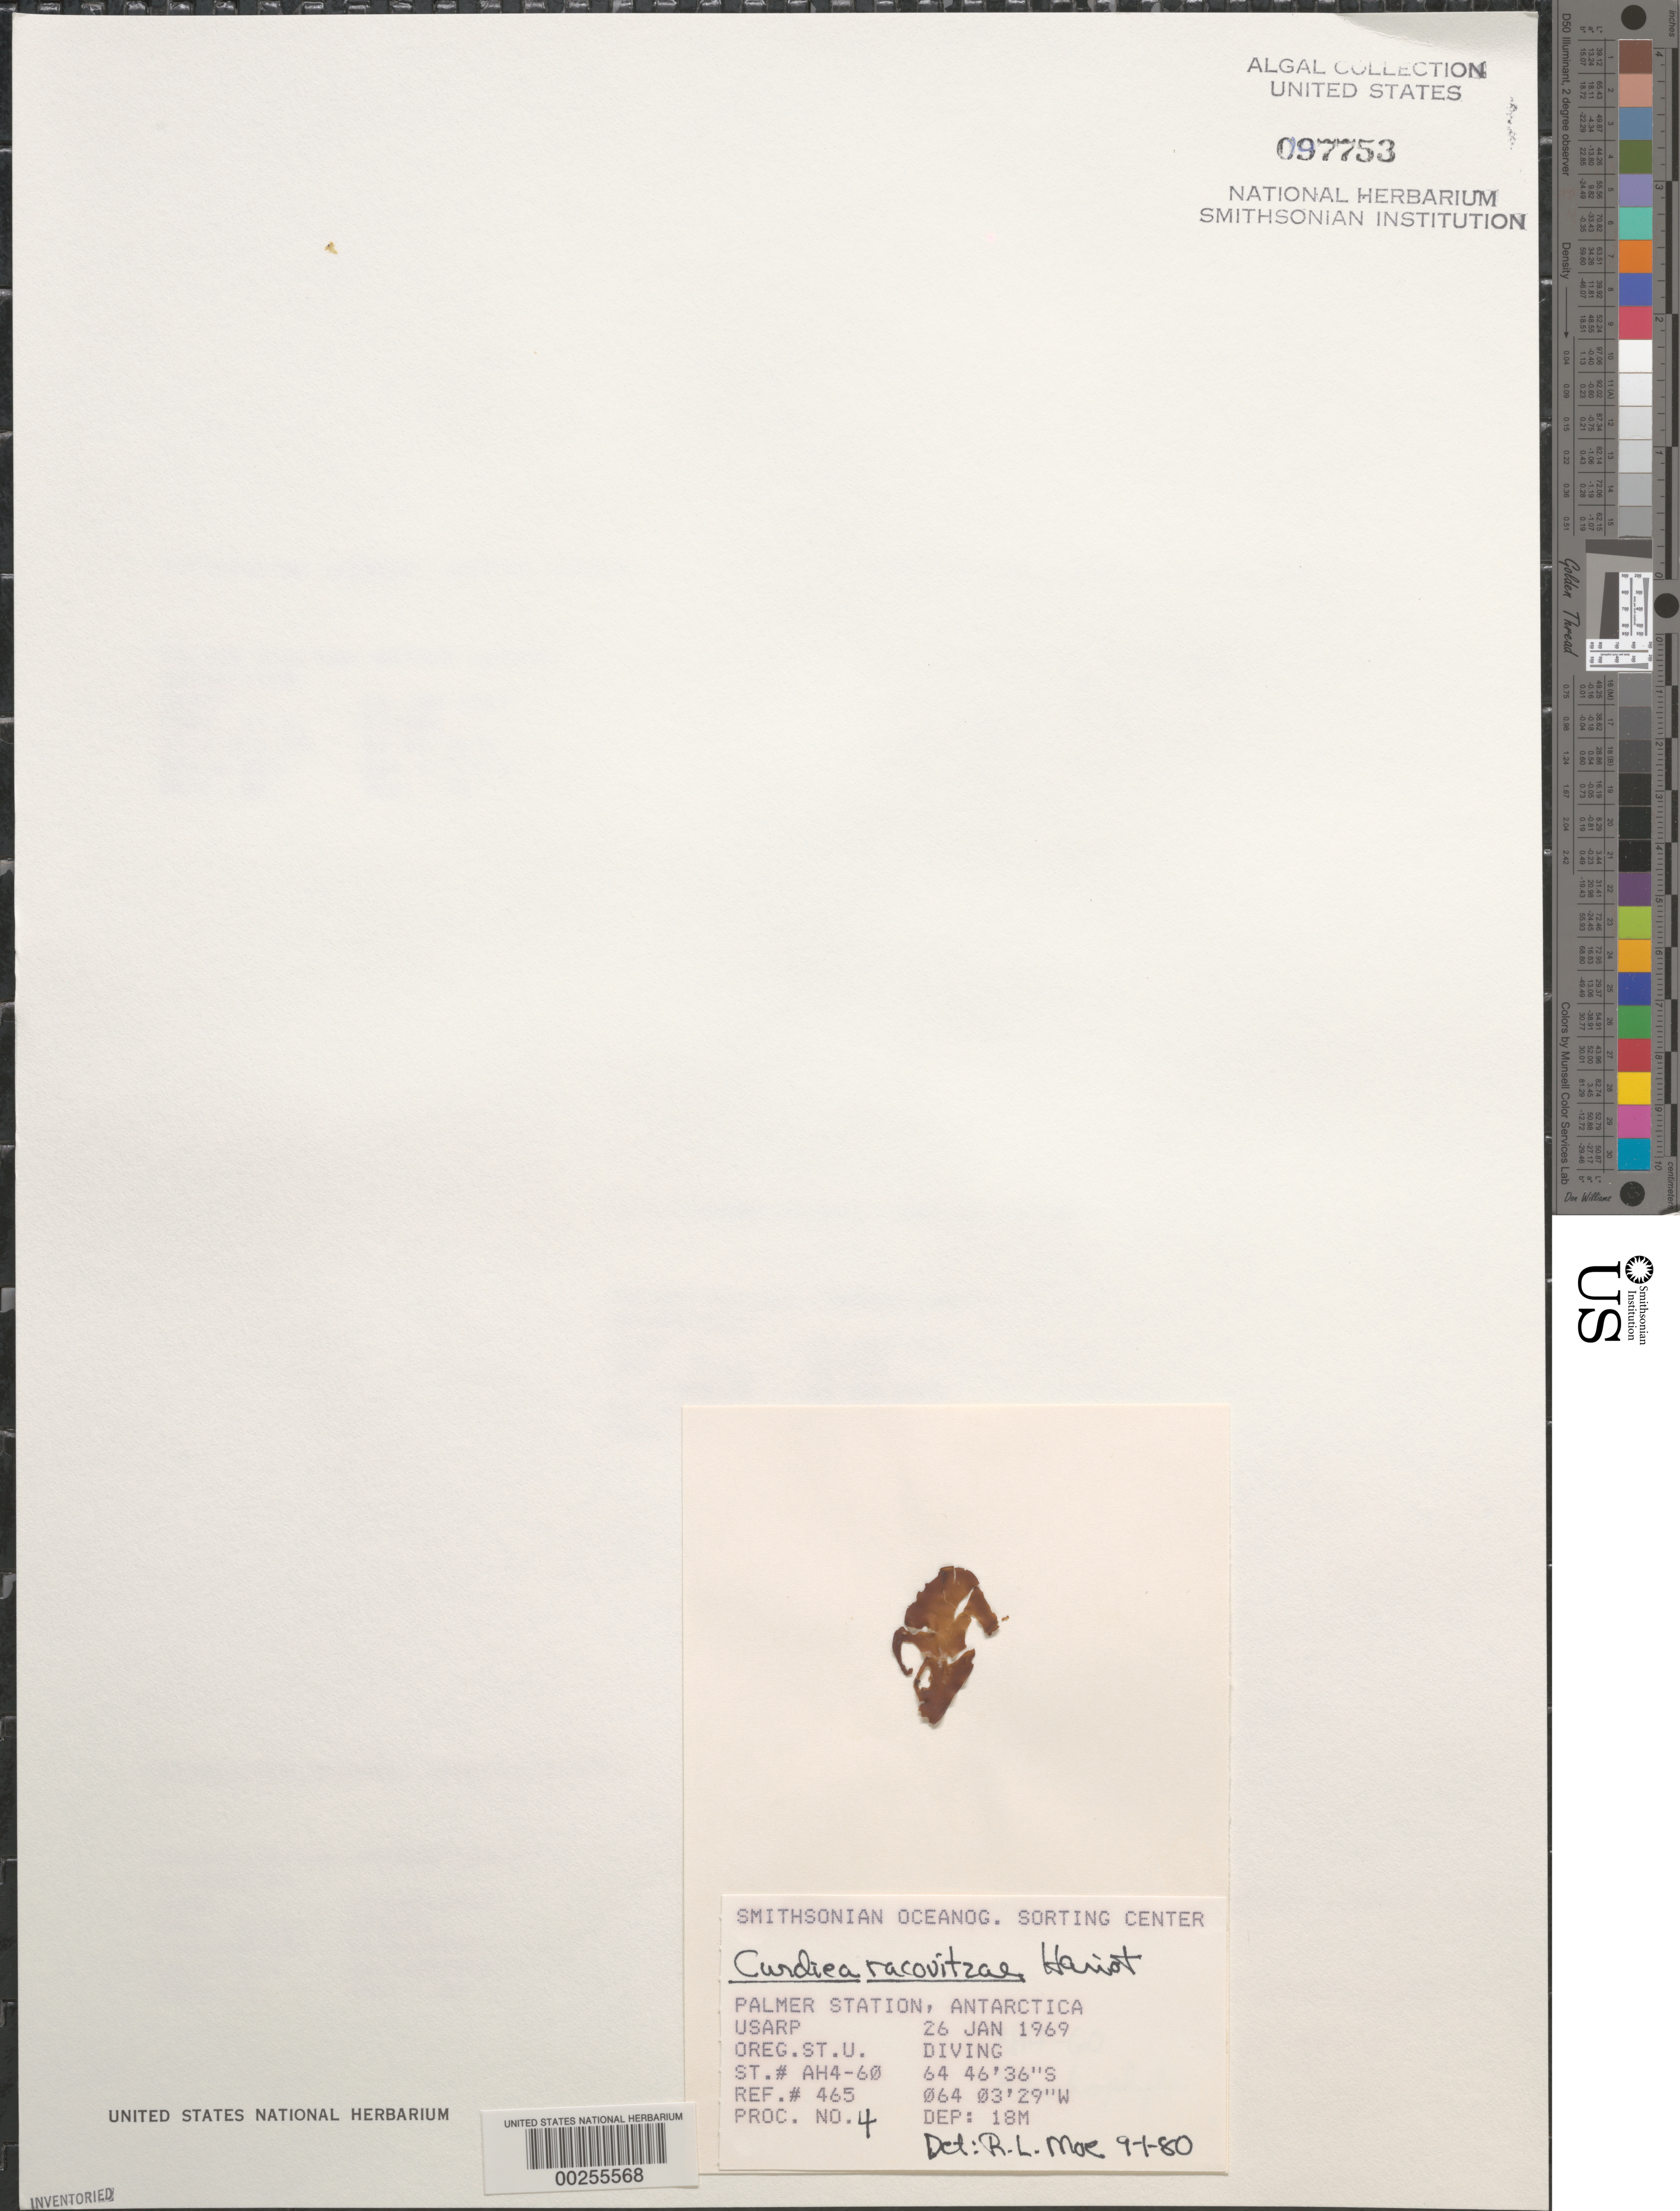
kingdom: Plantae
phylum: Rhodophyta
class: Florideophyceae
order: Gracilariales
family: Gracilariaceae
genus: Curdiea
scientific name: Curdiea racovitzae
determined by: Moe, R. L.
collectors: Oregon State University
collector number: Station Ah4-60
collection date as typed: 26 Jan 1969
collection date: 1969-01-26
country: Antarctica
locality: Palmer Station, Antarctic Peninsula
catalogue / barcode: US 97753